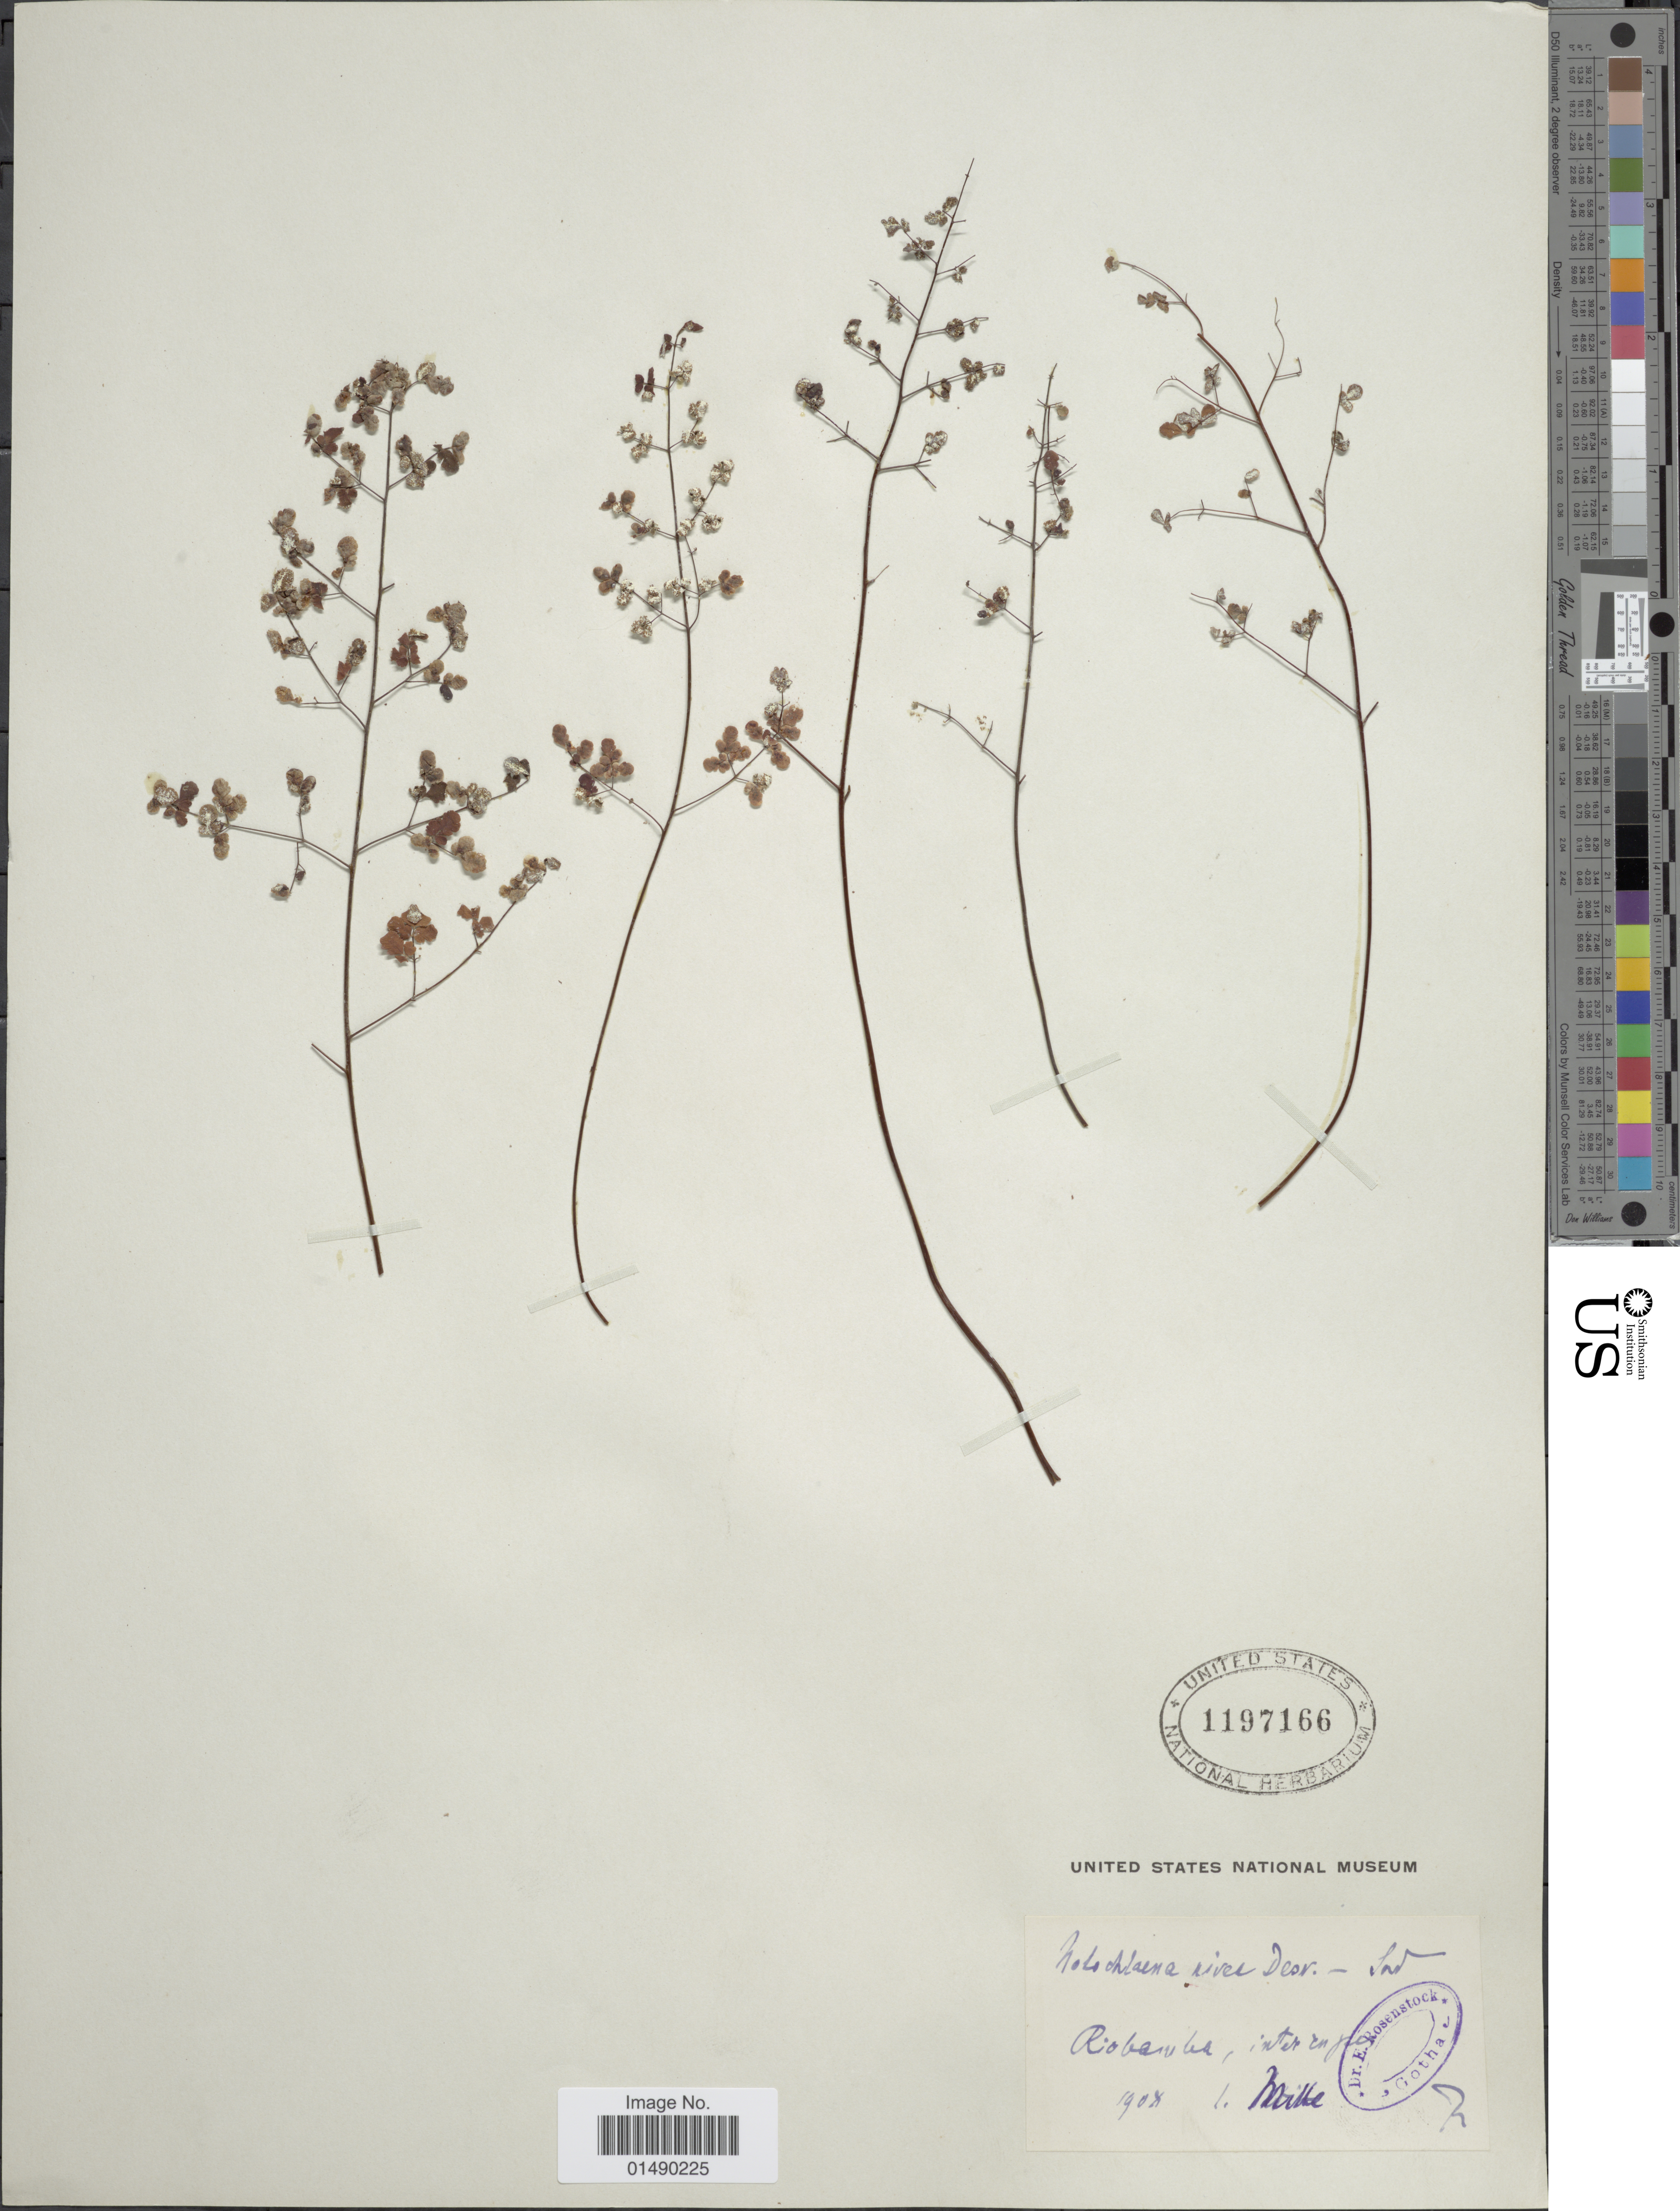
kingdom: Plantae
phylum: Tracheophyta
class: Polypodiopsida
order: Polypodiales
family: Pteridaceae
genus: Argyrochosma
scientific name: Argyrochosma nivea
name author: (Poir.) Windham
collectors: Baille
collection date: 1908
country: Mozambique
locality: Riobamba, internpo. [interpreted]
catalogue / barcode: US 1197166